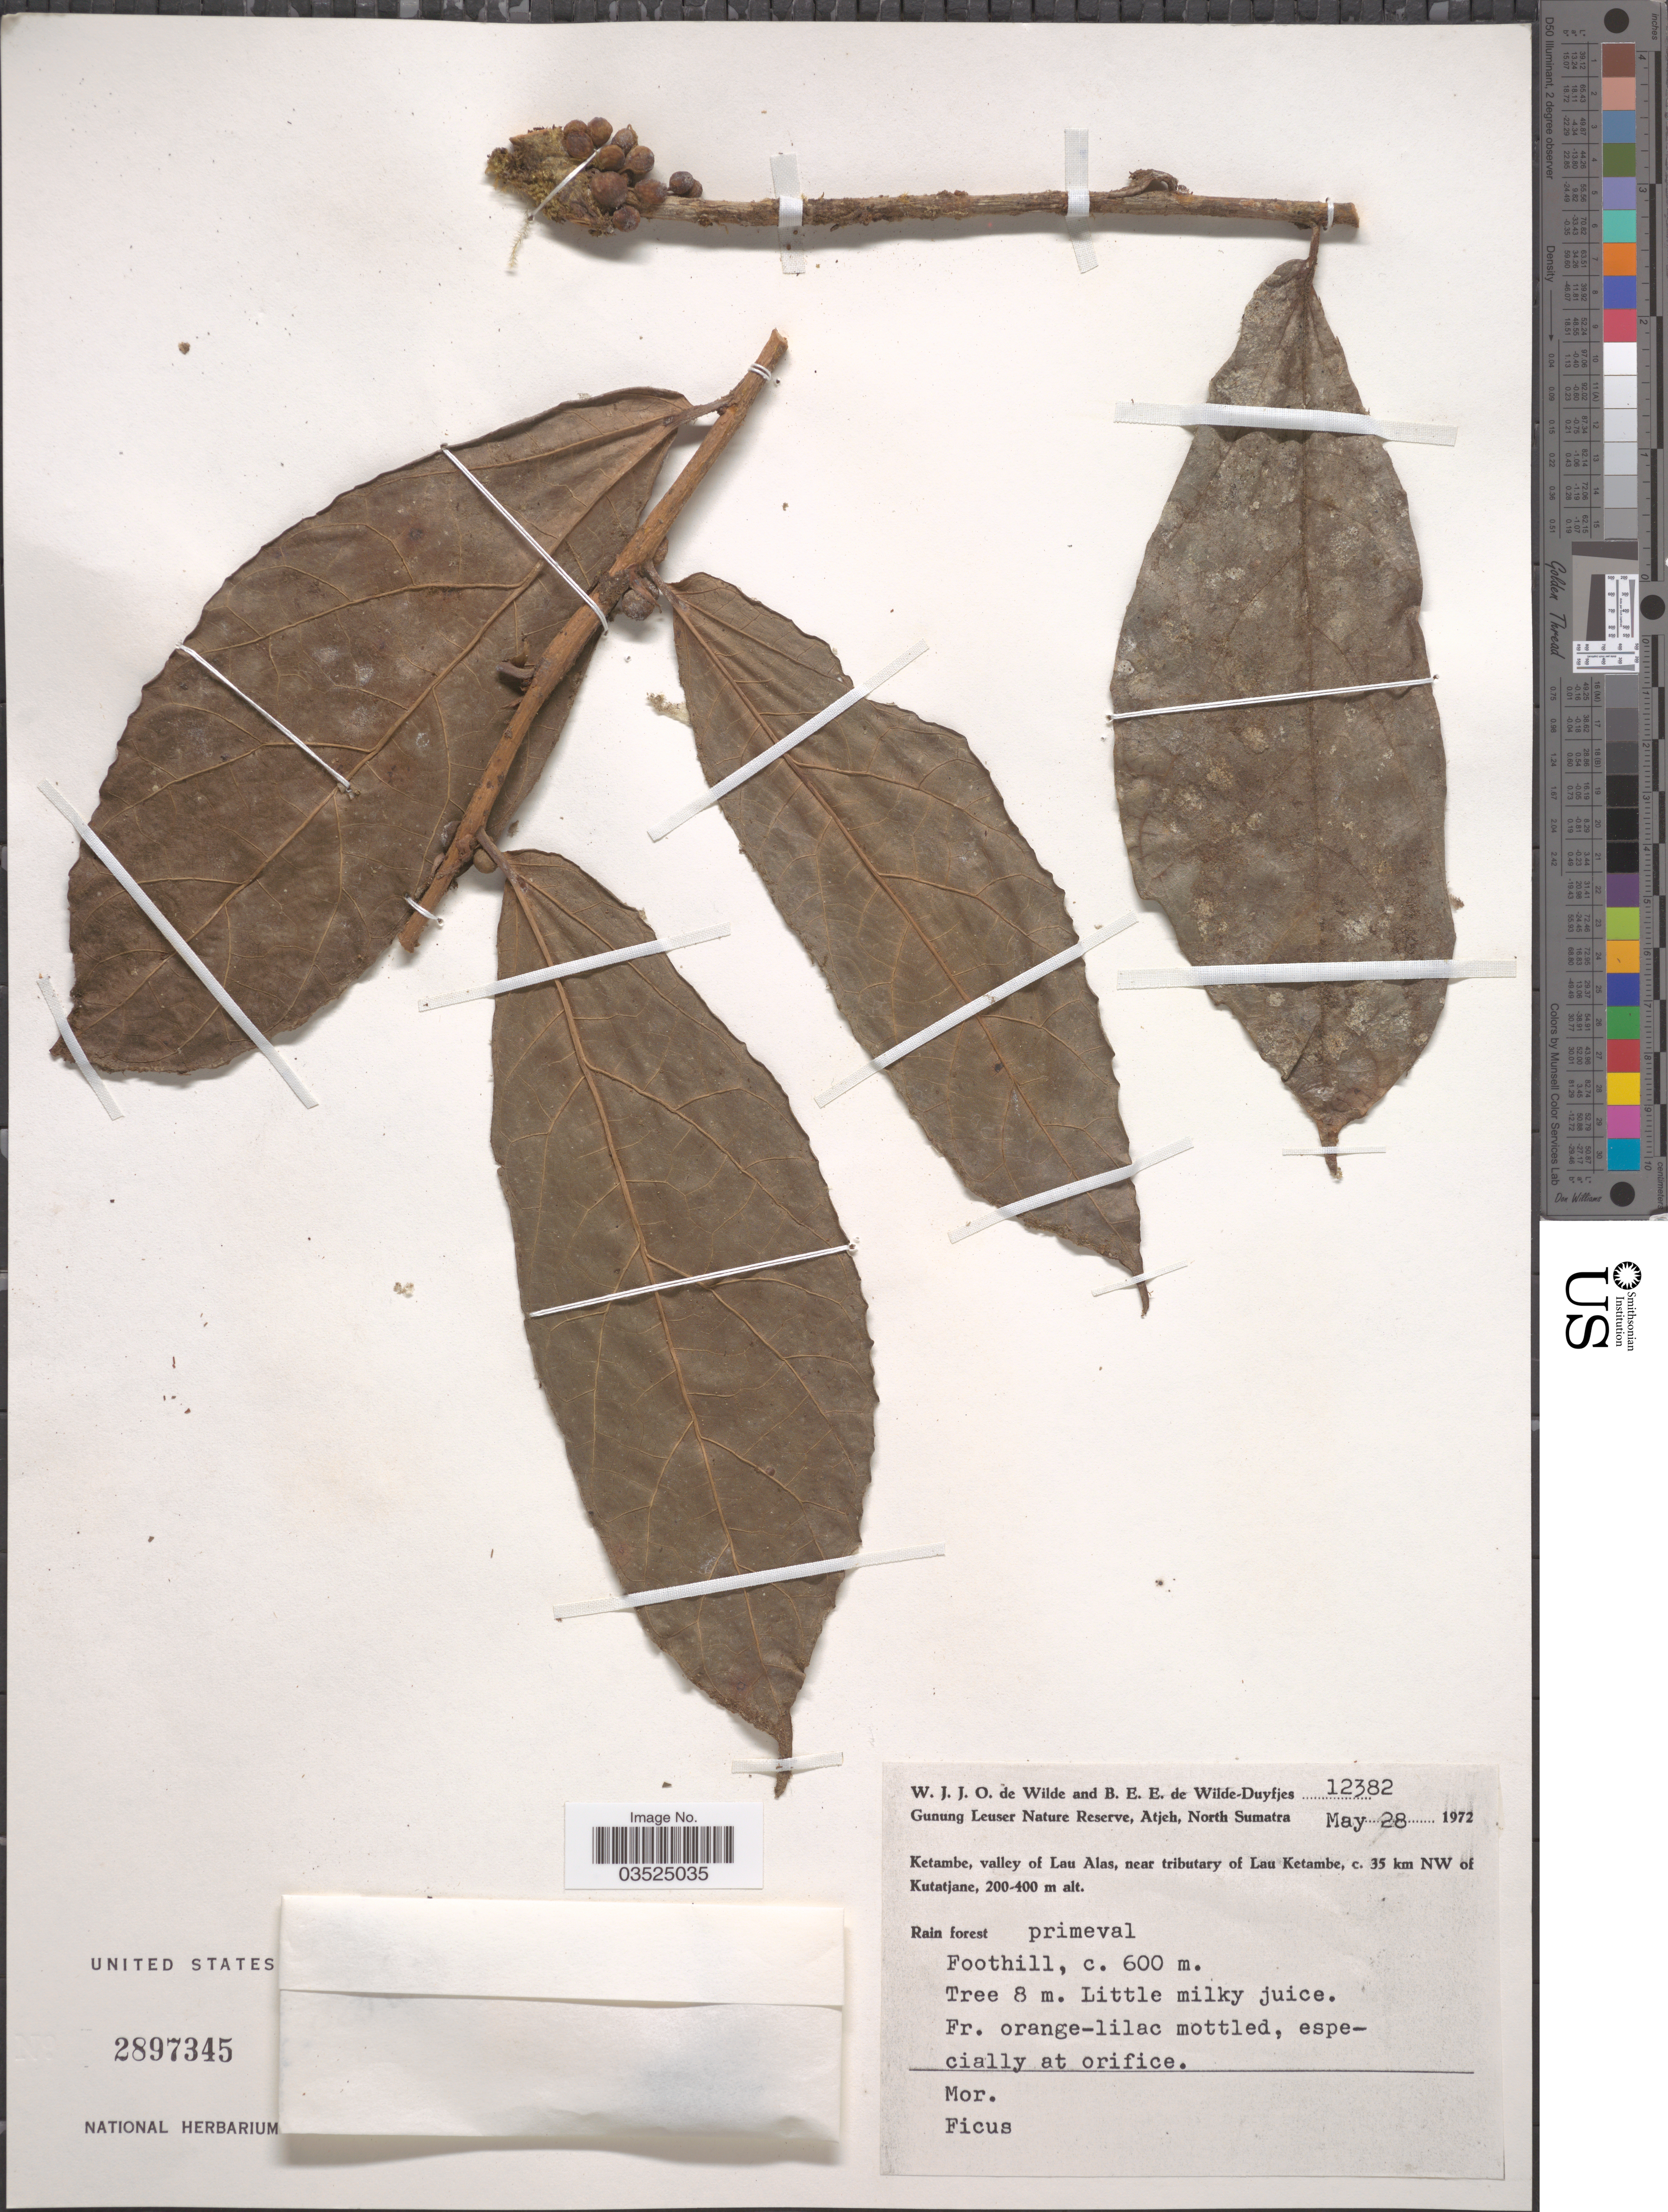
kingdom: Plantae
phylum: Tracheophyta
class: Magnoliopsida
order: Rosales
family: Moraceae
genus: Ficus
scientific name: Ficus sp.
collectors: W. J. de Wilde & B. E. de Wilde-Duyfjes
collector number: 12382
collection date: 1972-05-28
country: Indonesia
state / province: Sumatra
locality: Gunung Leuser Nature Reserve, Atjeh, North Sumatra. Ketambe, valley of Lau Alas, near tributary of Lau Ketambe, c. 35 km NW of Kutatjane.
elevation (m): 200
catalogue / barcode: US 2897345